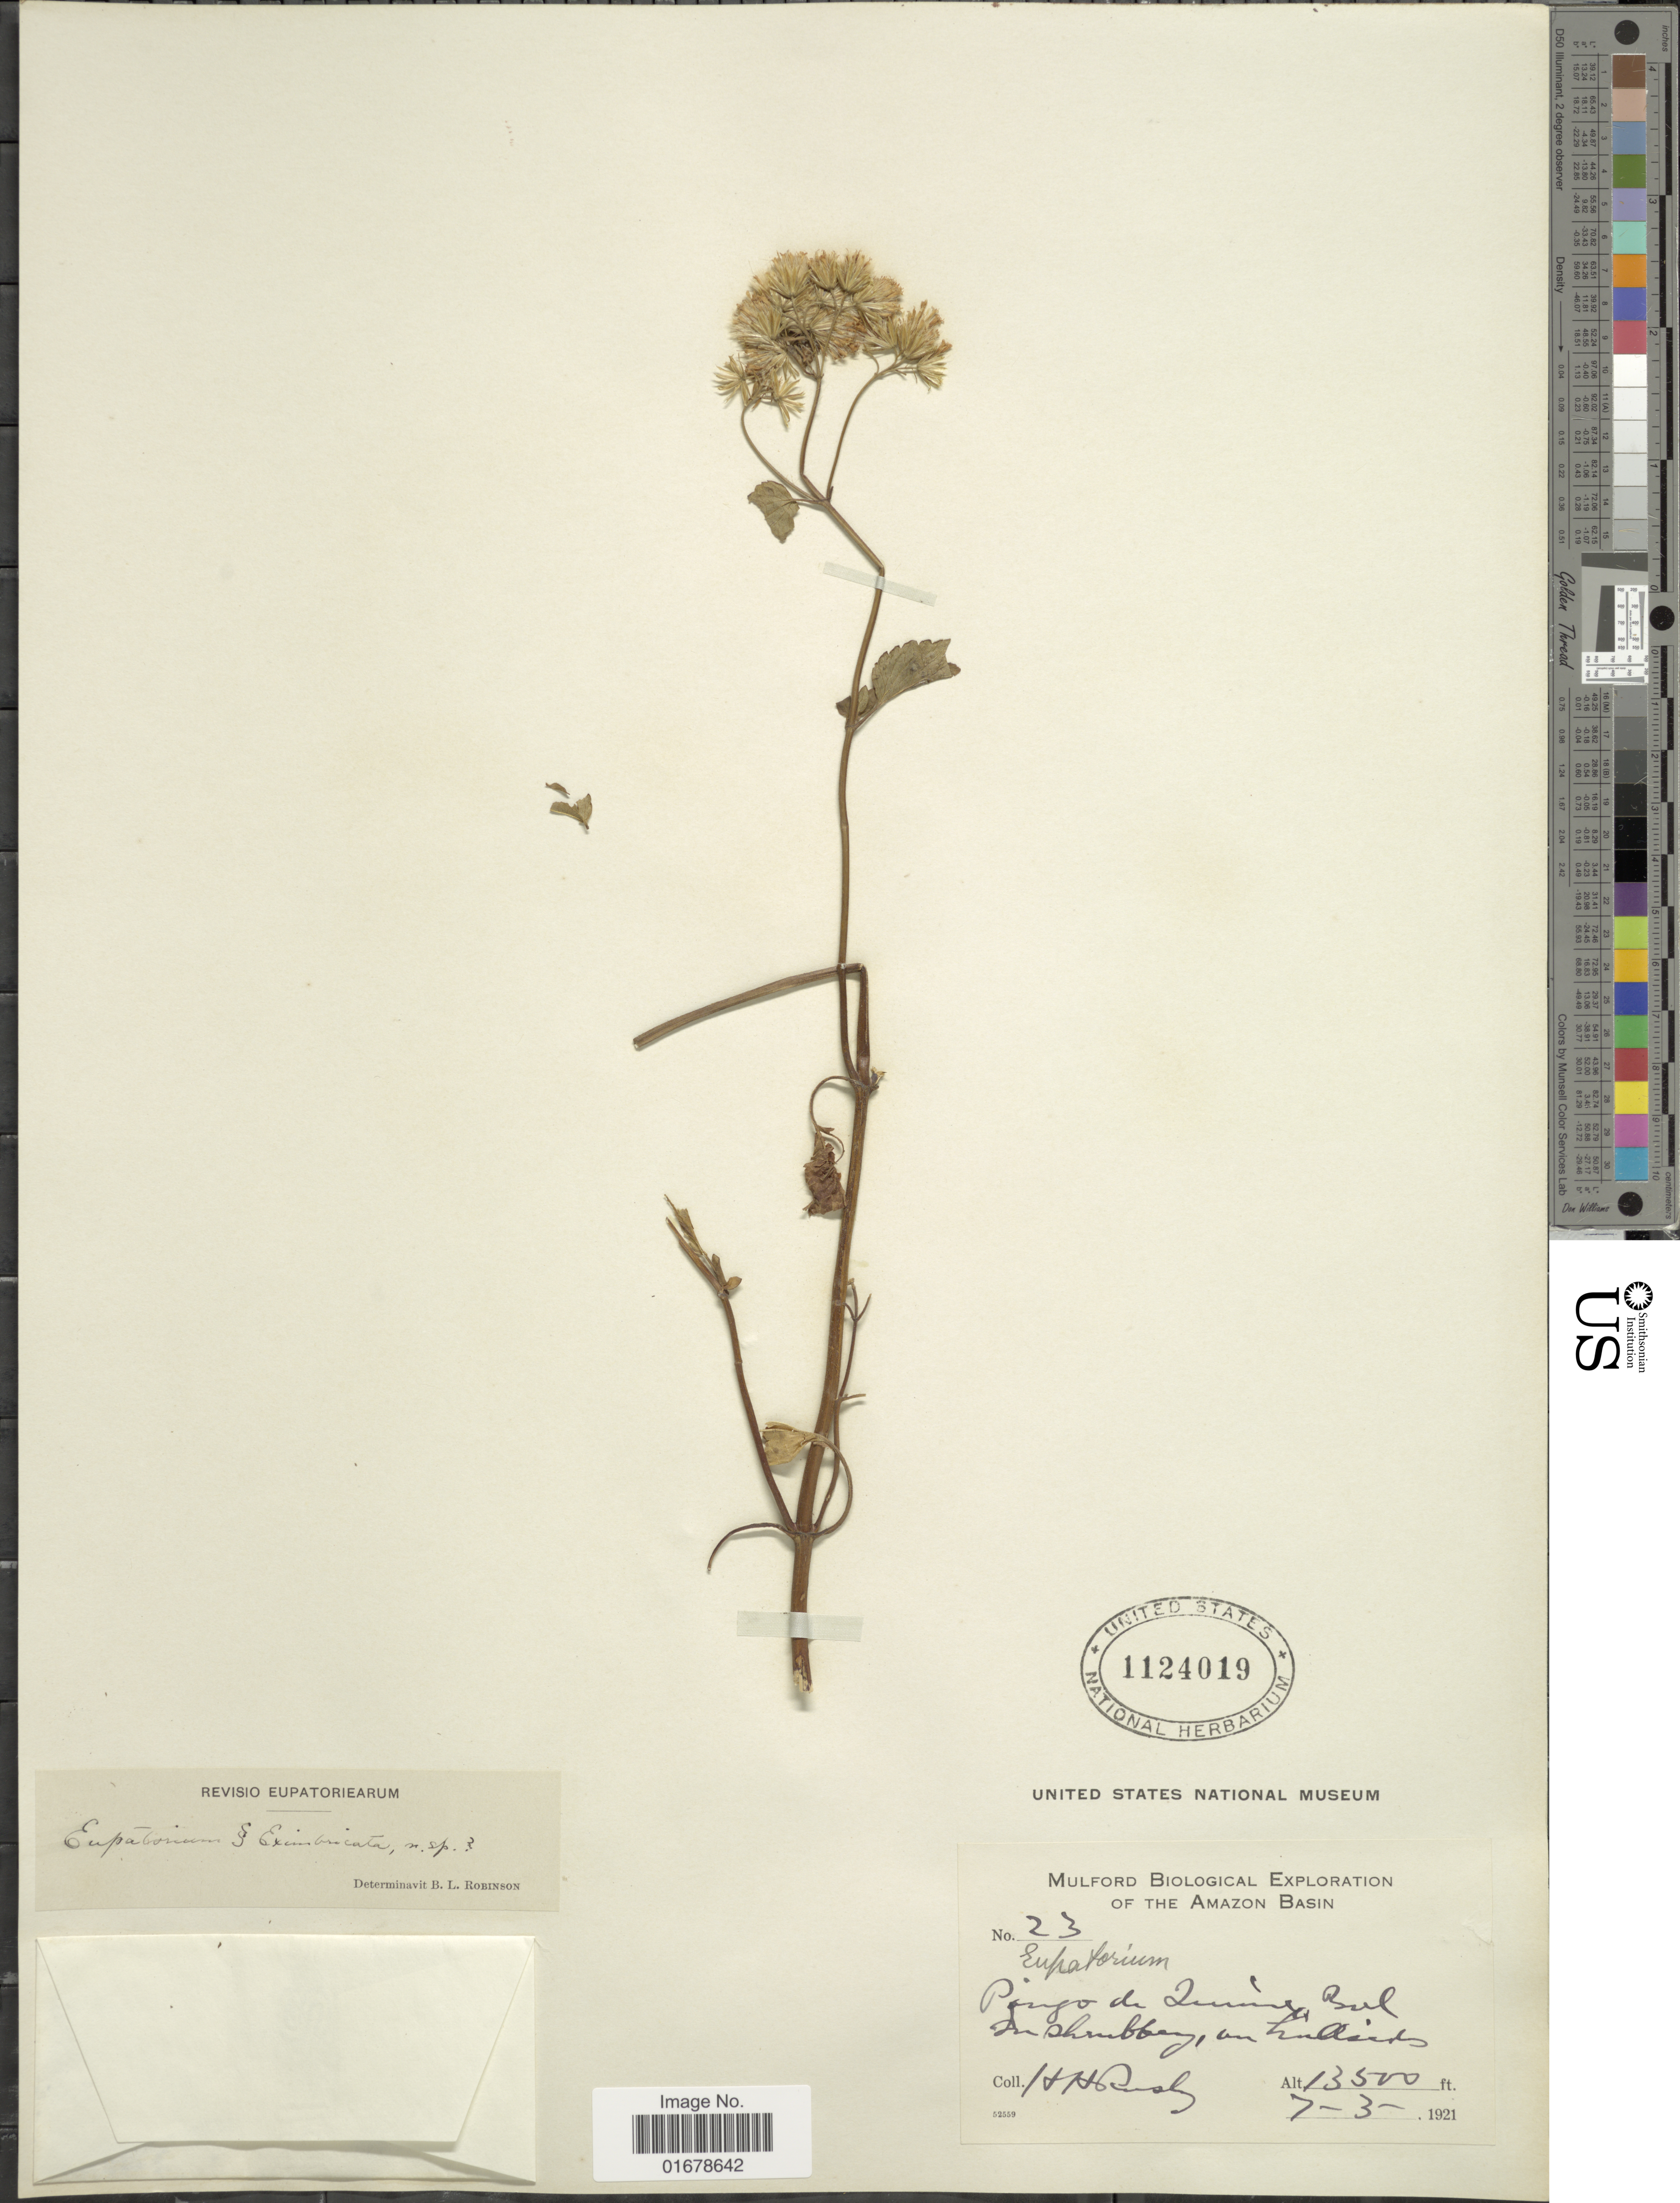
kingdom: Plantae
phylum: Tracheophyta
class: Magnoliopsida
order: Asterales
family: Asteraceae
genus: Ageratina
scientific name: Ageratina sp.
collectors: H. H. Rusby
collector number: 23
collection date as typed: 7-3-1921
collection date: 1921-07-03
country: Bolivia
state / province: La Paz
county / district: Inquisivi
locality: Pongo de Quime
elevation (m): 4115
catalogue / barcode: US 1124019